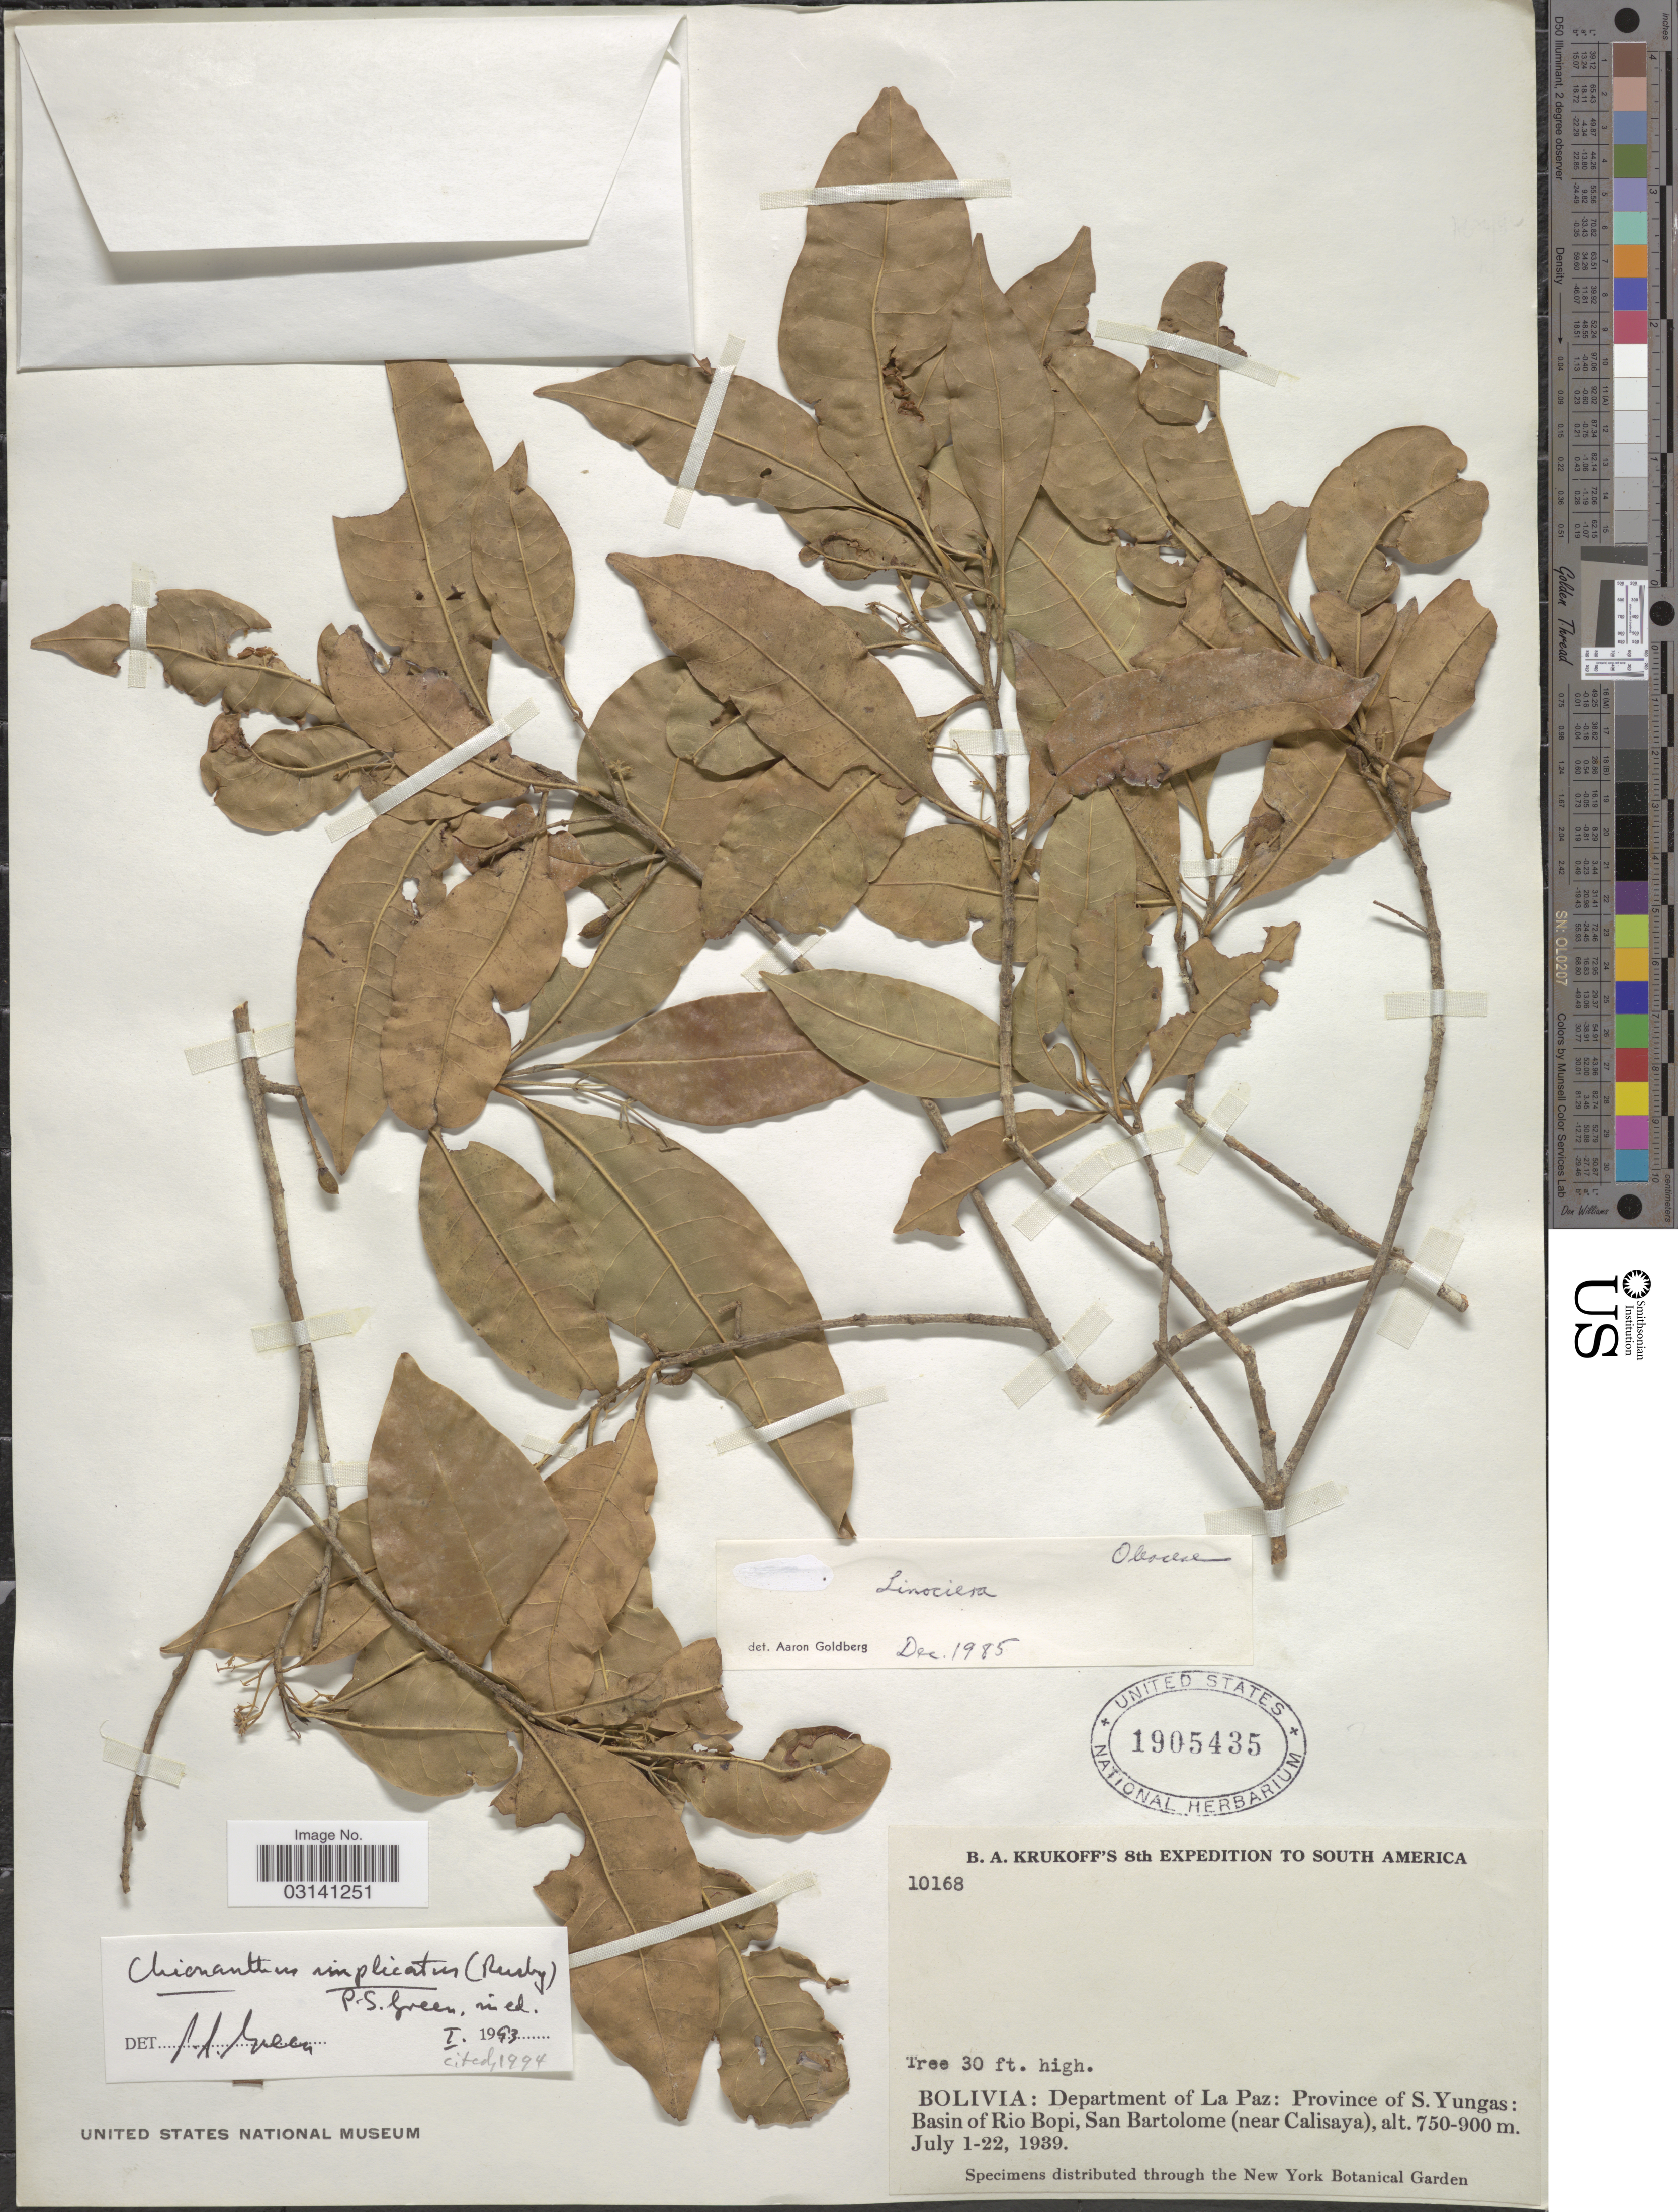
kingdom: Plantae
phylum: Tracheophyta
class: Magnoliopsida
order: Lamiales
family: Oleaceae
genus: Chionanthus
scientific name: Chionanthus implicatus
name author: (Rusby) P.S. Green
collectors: B. A. Krukoff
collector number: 10168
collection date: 1939-07-01/1939-07-22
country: Bolivia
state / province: La Paz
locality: Department of La Paz: Province of S. Yungas: Basin of Rio Bopi, San Bartolome (near Calisaya).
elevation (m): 750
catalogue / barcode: US 1905435